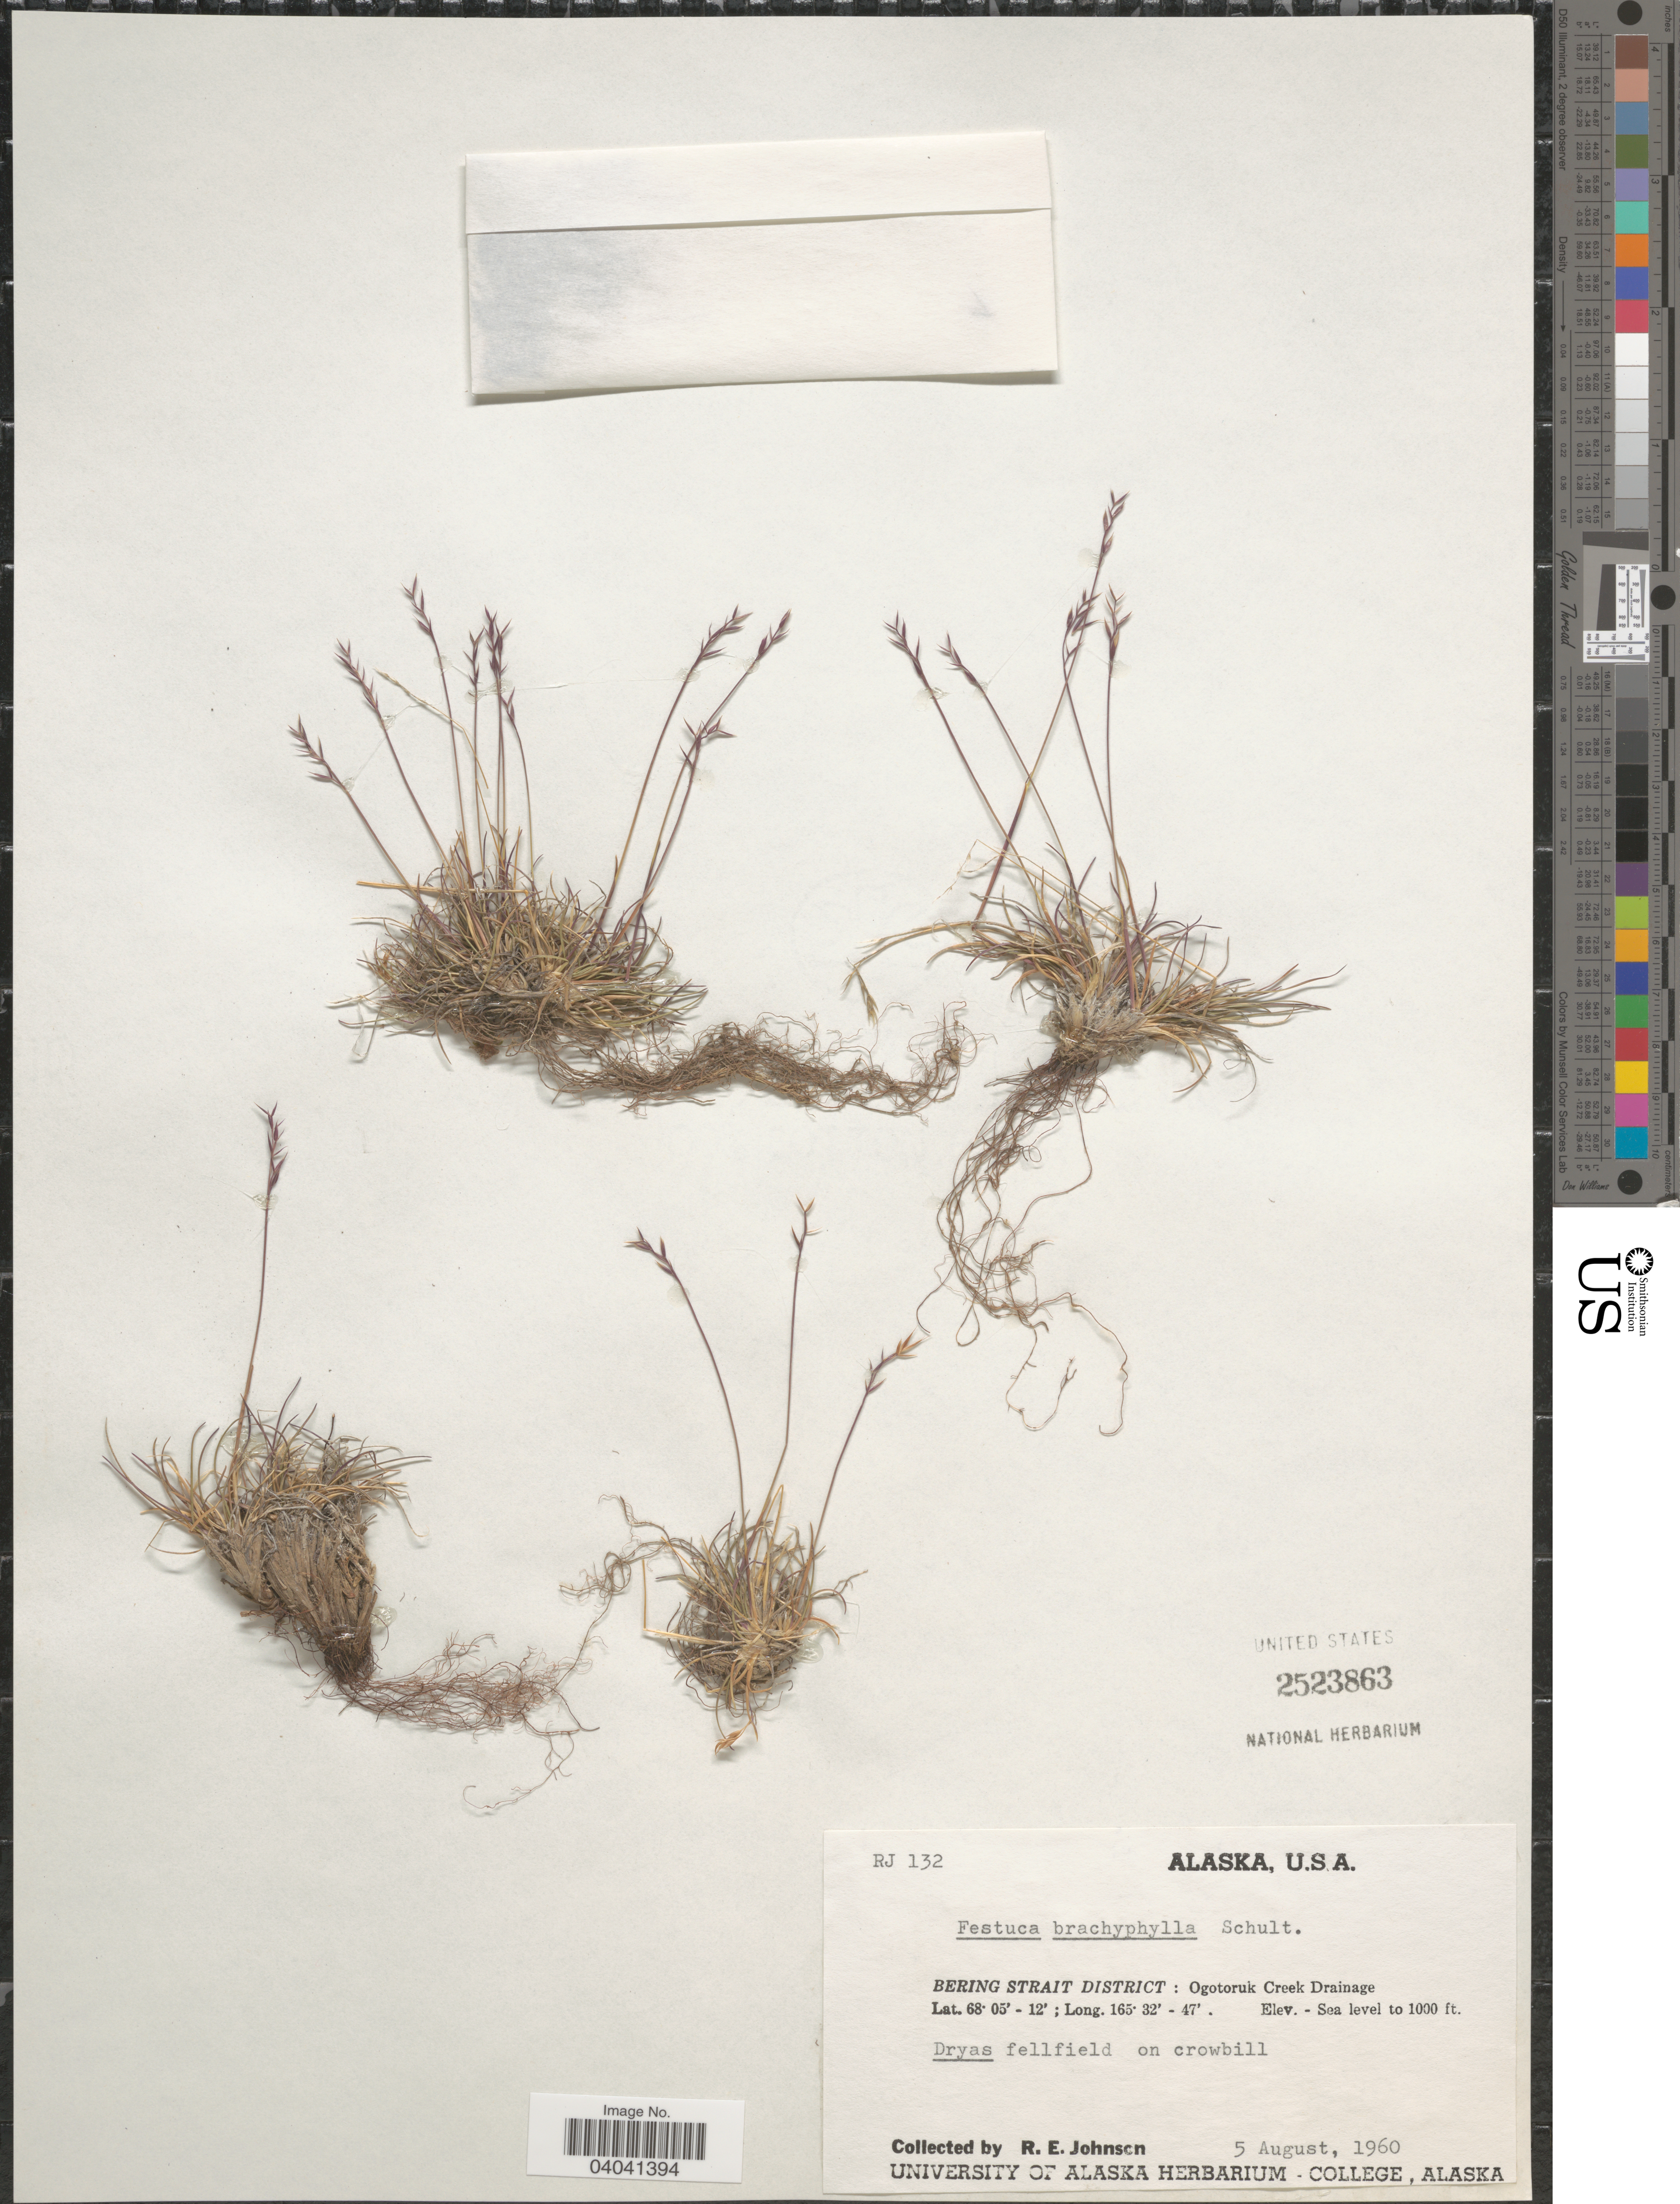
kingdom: Plantae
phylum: Tracheophyta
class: Liliopsida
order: Poales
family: Poaceae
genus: Festuca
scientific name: Festuca brachyphylla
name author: Schult. & Schult. f.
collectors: R. Johnson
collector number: RJ132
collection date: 1960-08-05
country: United States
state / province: Alaska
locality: Bering Strait District: Ogotoruk Creek Drainage.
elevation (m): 0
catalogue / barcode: US 2523863